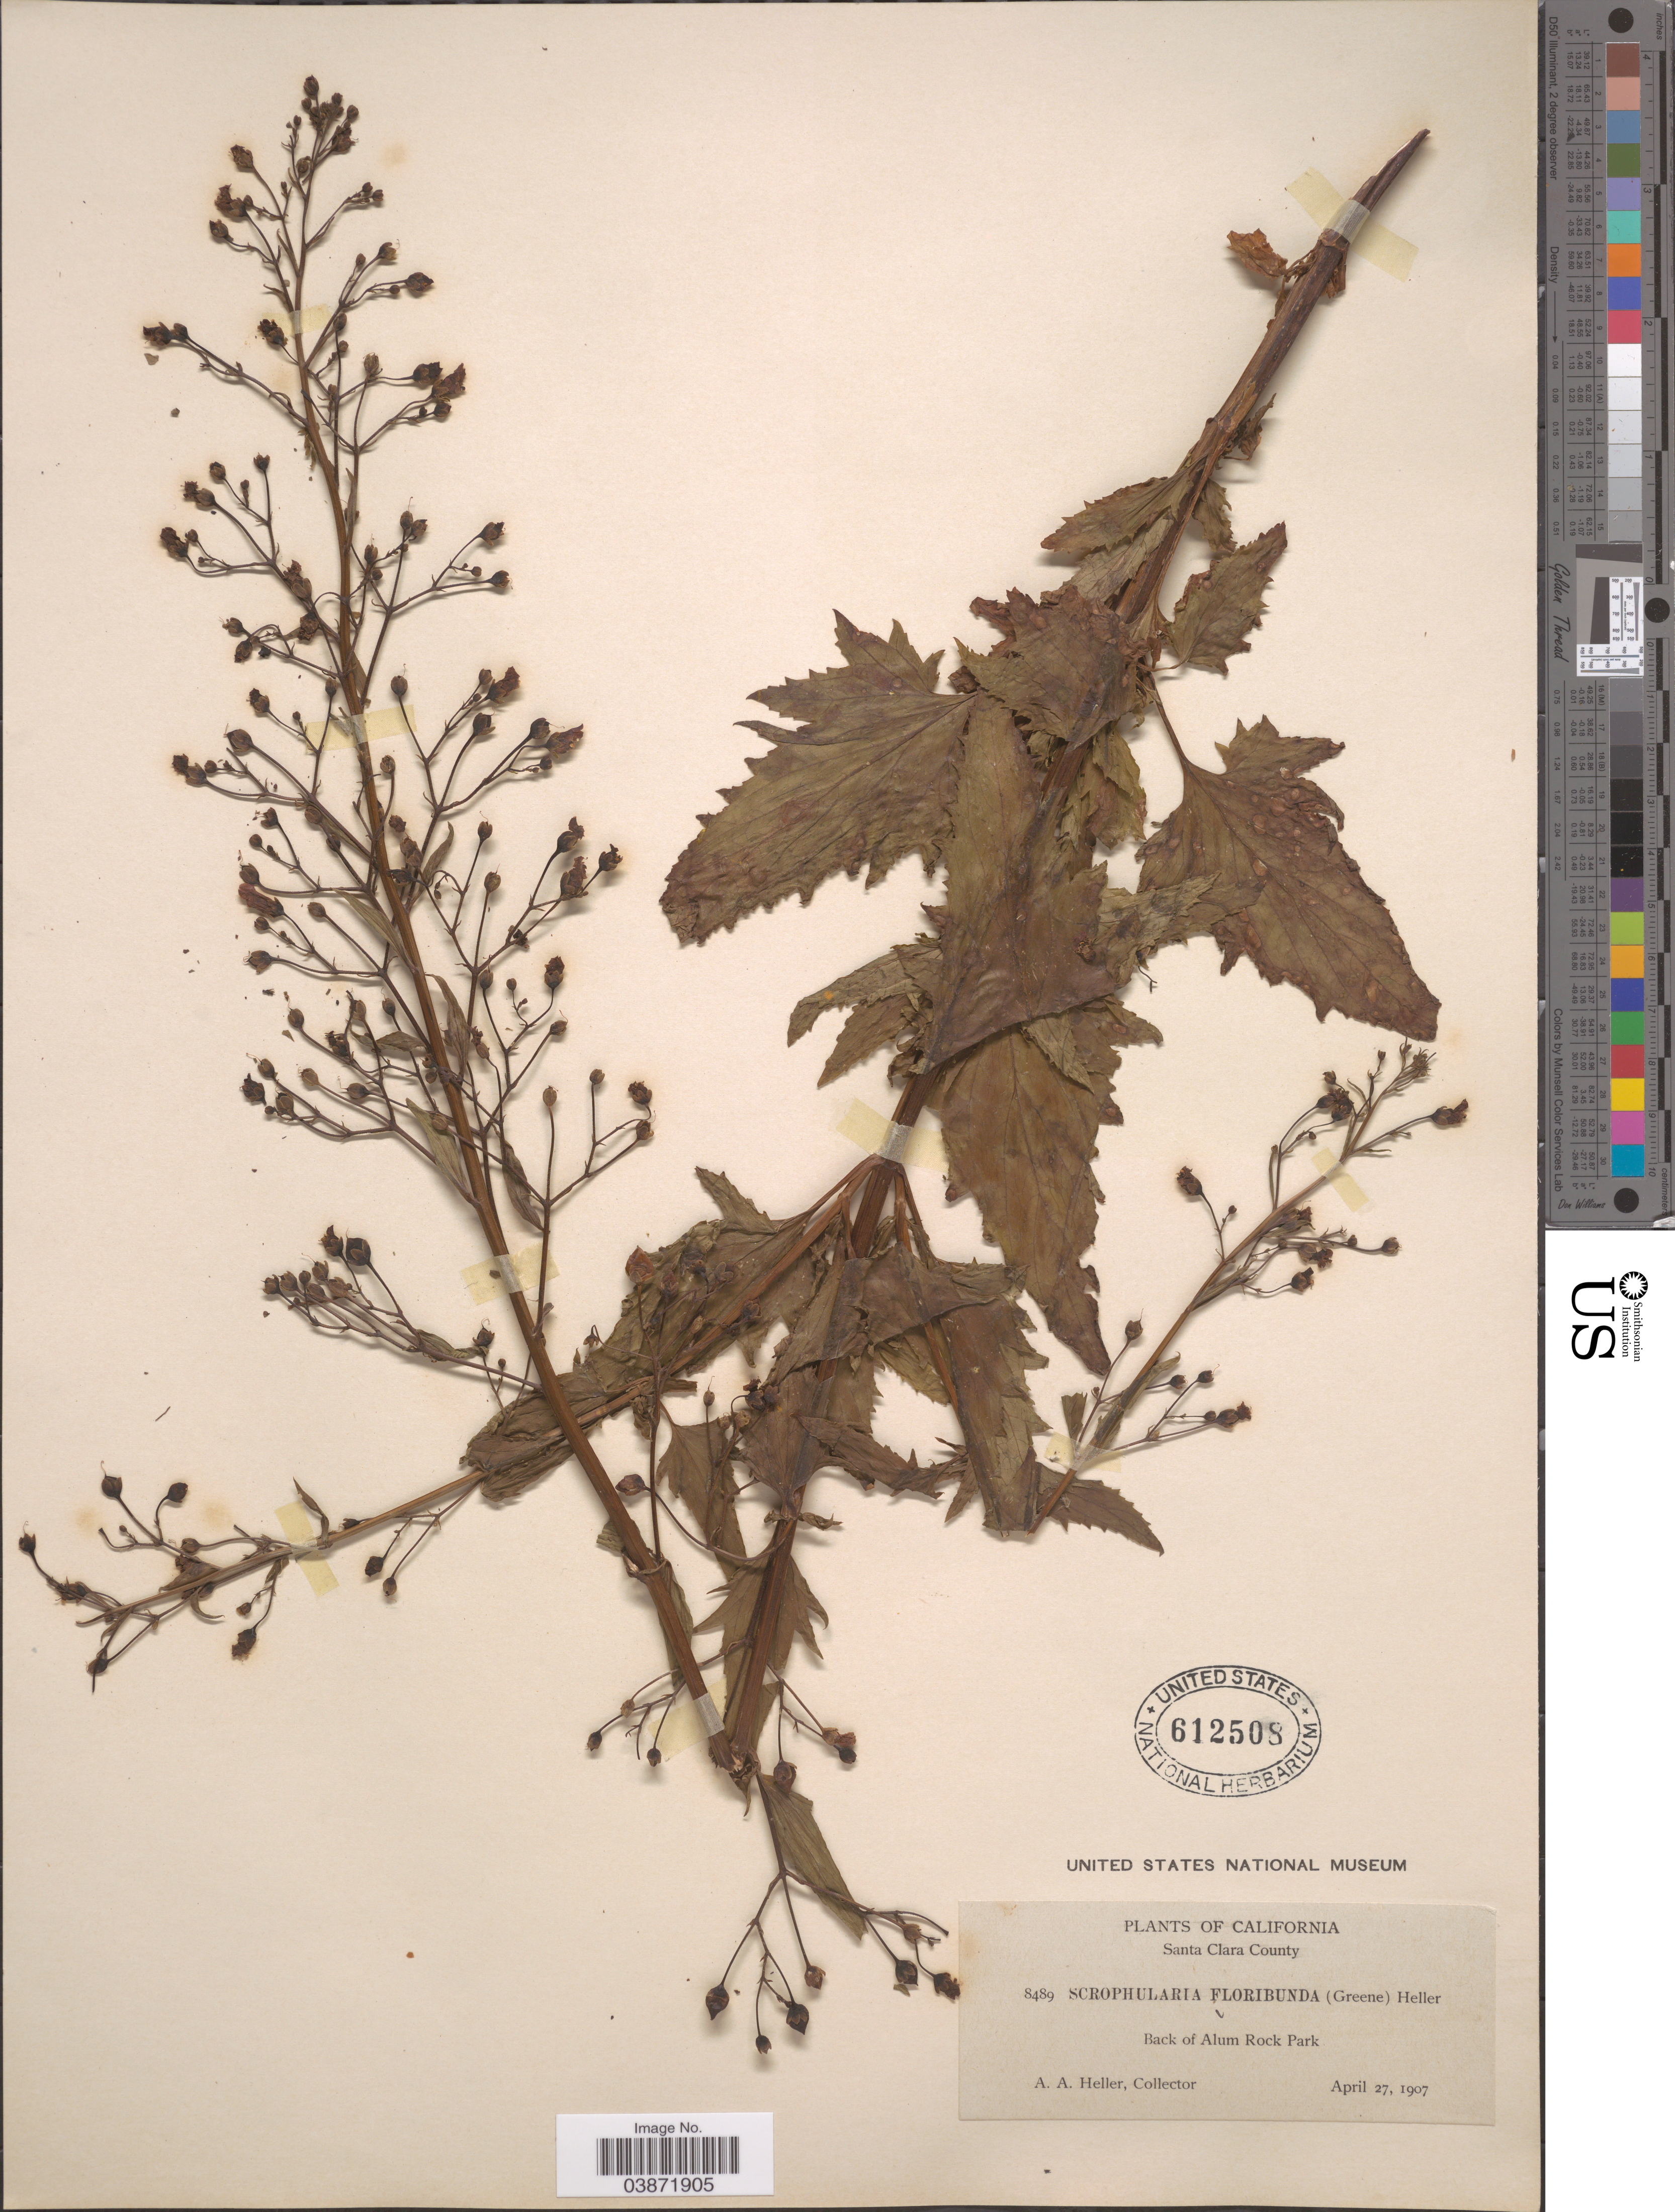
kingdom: Plantae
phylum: Tracheophyta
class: Magnoliopsida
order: Lamiales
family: Scrophulariaceae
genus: Scrophularia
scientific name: Scrophularia floribunda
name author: Boiss. & Balansa in Boiss.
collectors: A. A. Heller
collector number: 8489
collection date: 1907-04-27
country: United States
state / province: California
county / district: Santa Clara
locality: Santa Clara County. Back of Alum Rock Park.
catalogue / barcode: US 612508